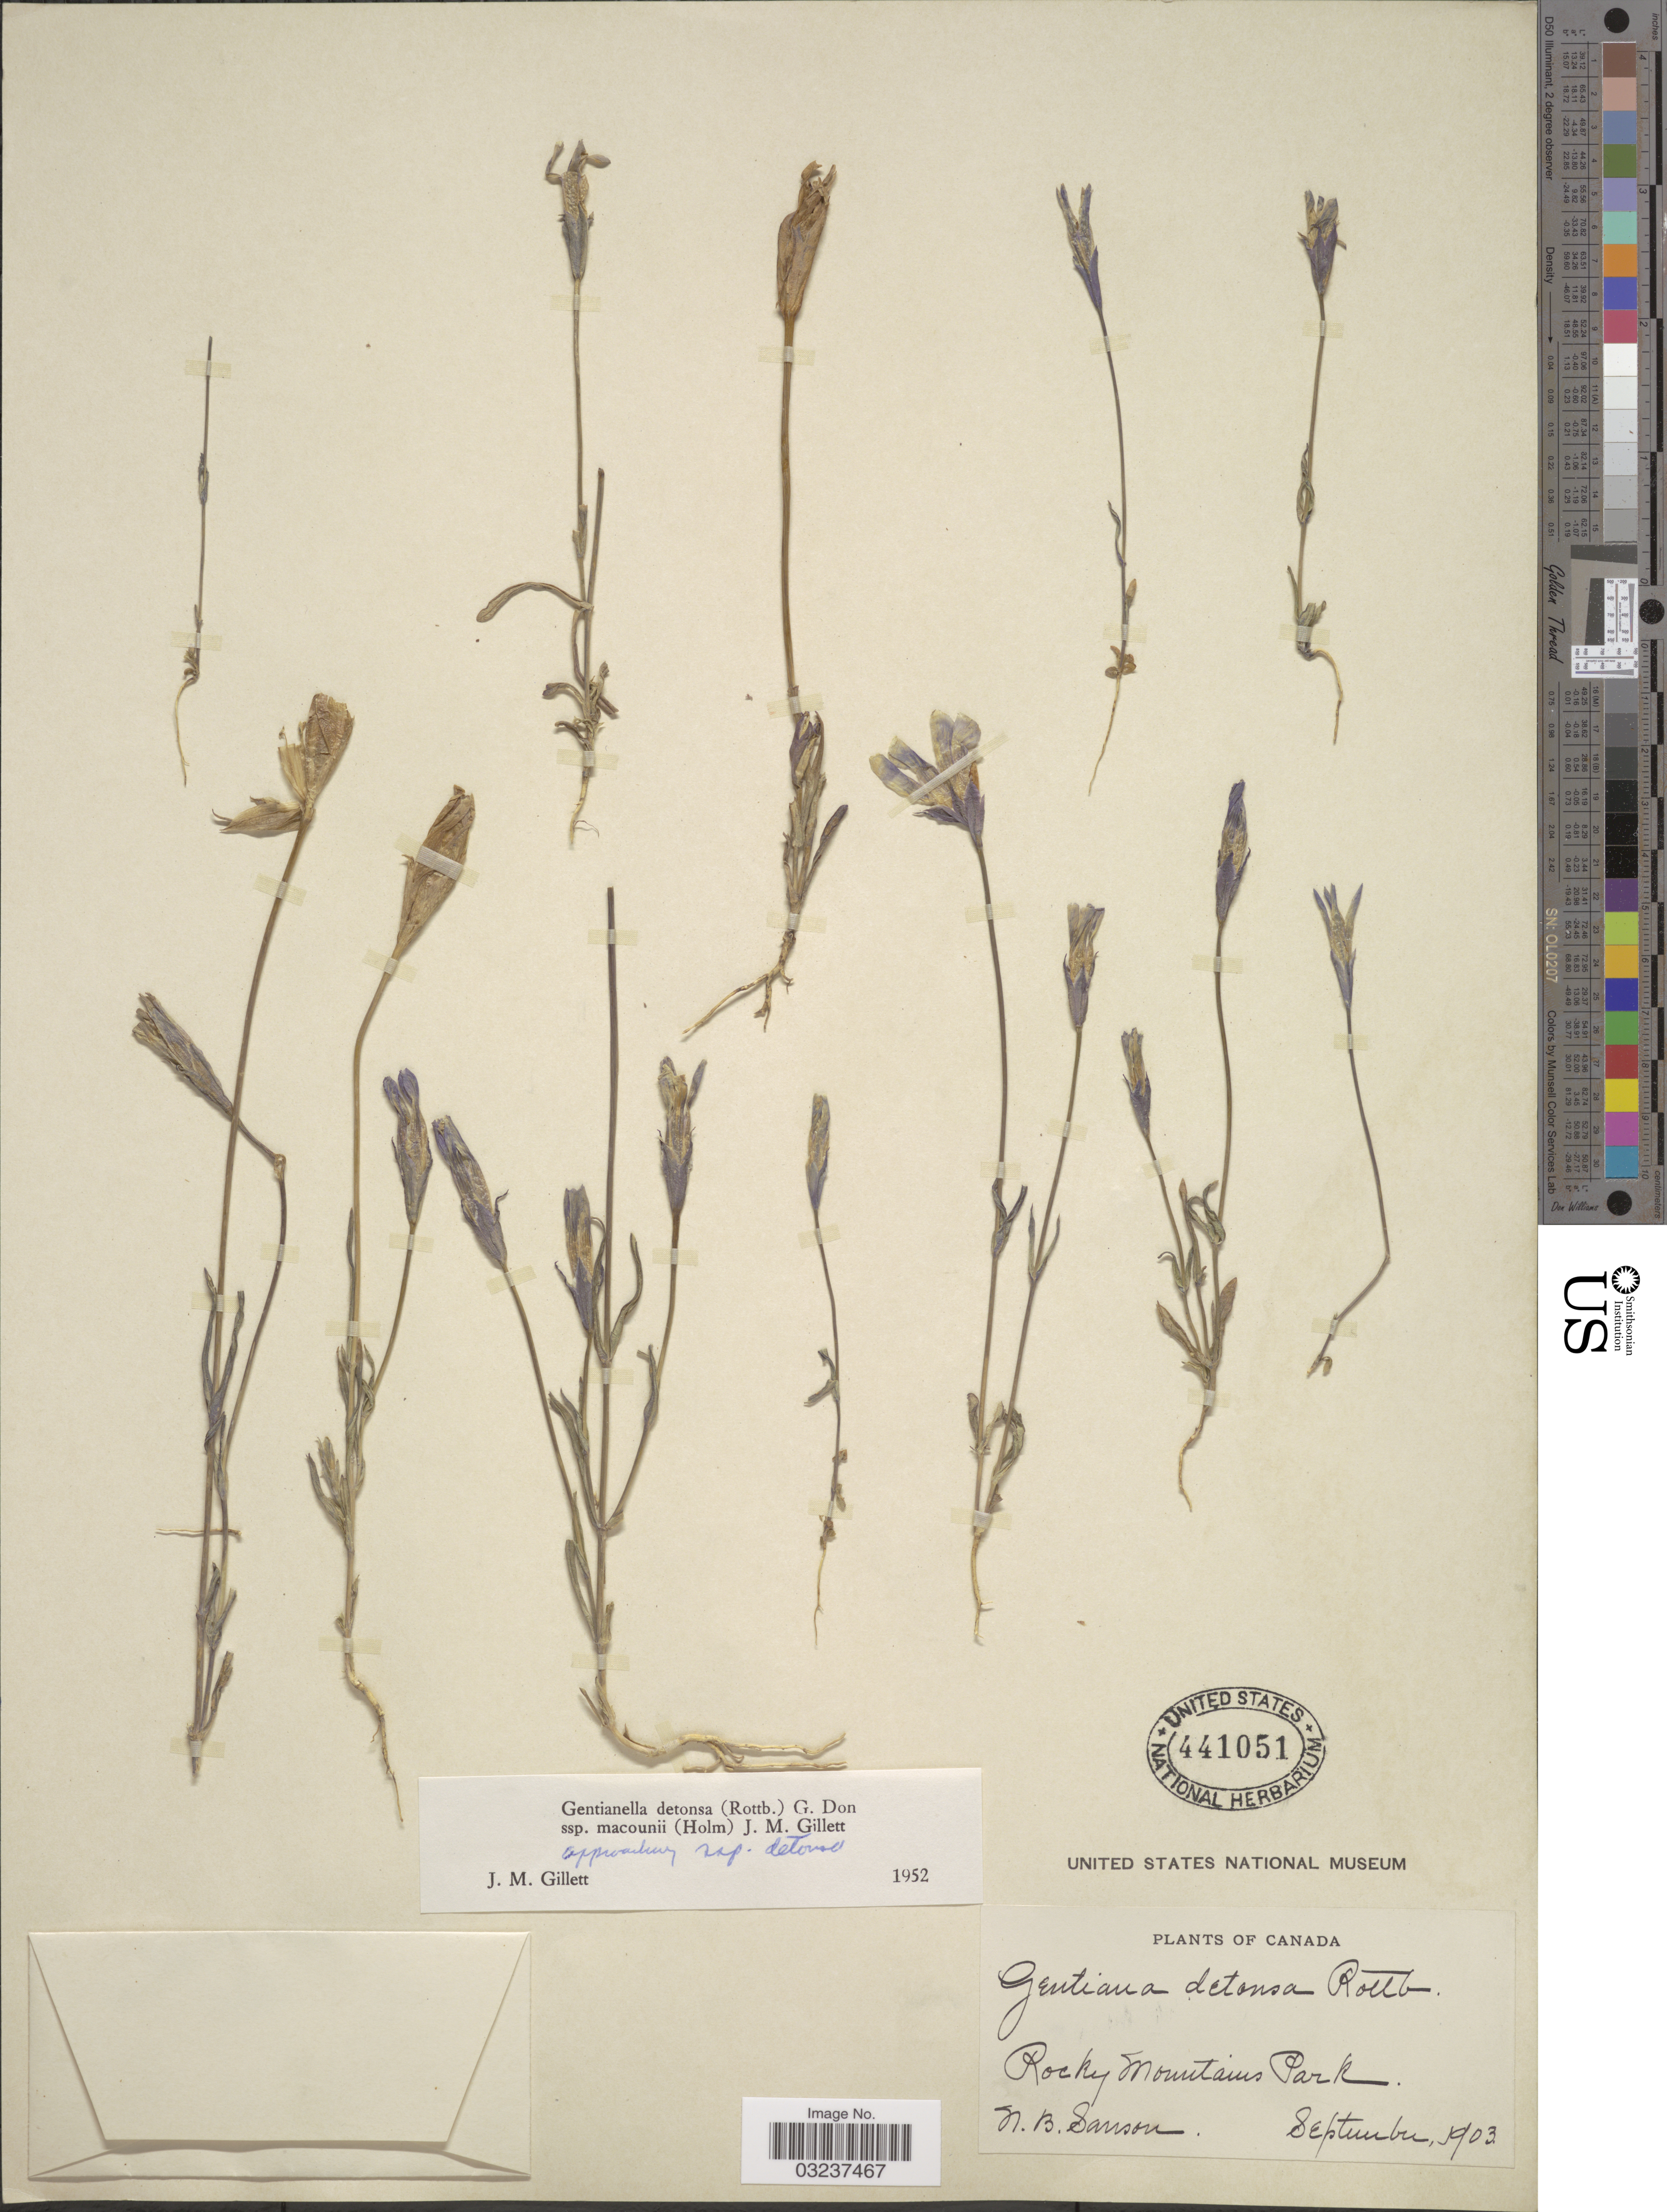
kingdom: Plantae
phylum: Tracheophyta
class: Magnoliopsida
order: Gentianales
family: Gentianaceae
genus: Gentianella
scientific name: Gentianella crinita subsp. macounii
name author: (Holm) J.M. Gillett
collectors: N. Sanson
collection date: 1903-09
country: Canada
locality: Rocky Mountains Park.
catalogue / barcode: US 441051